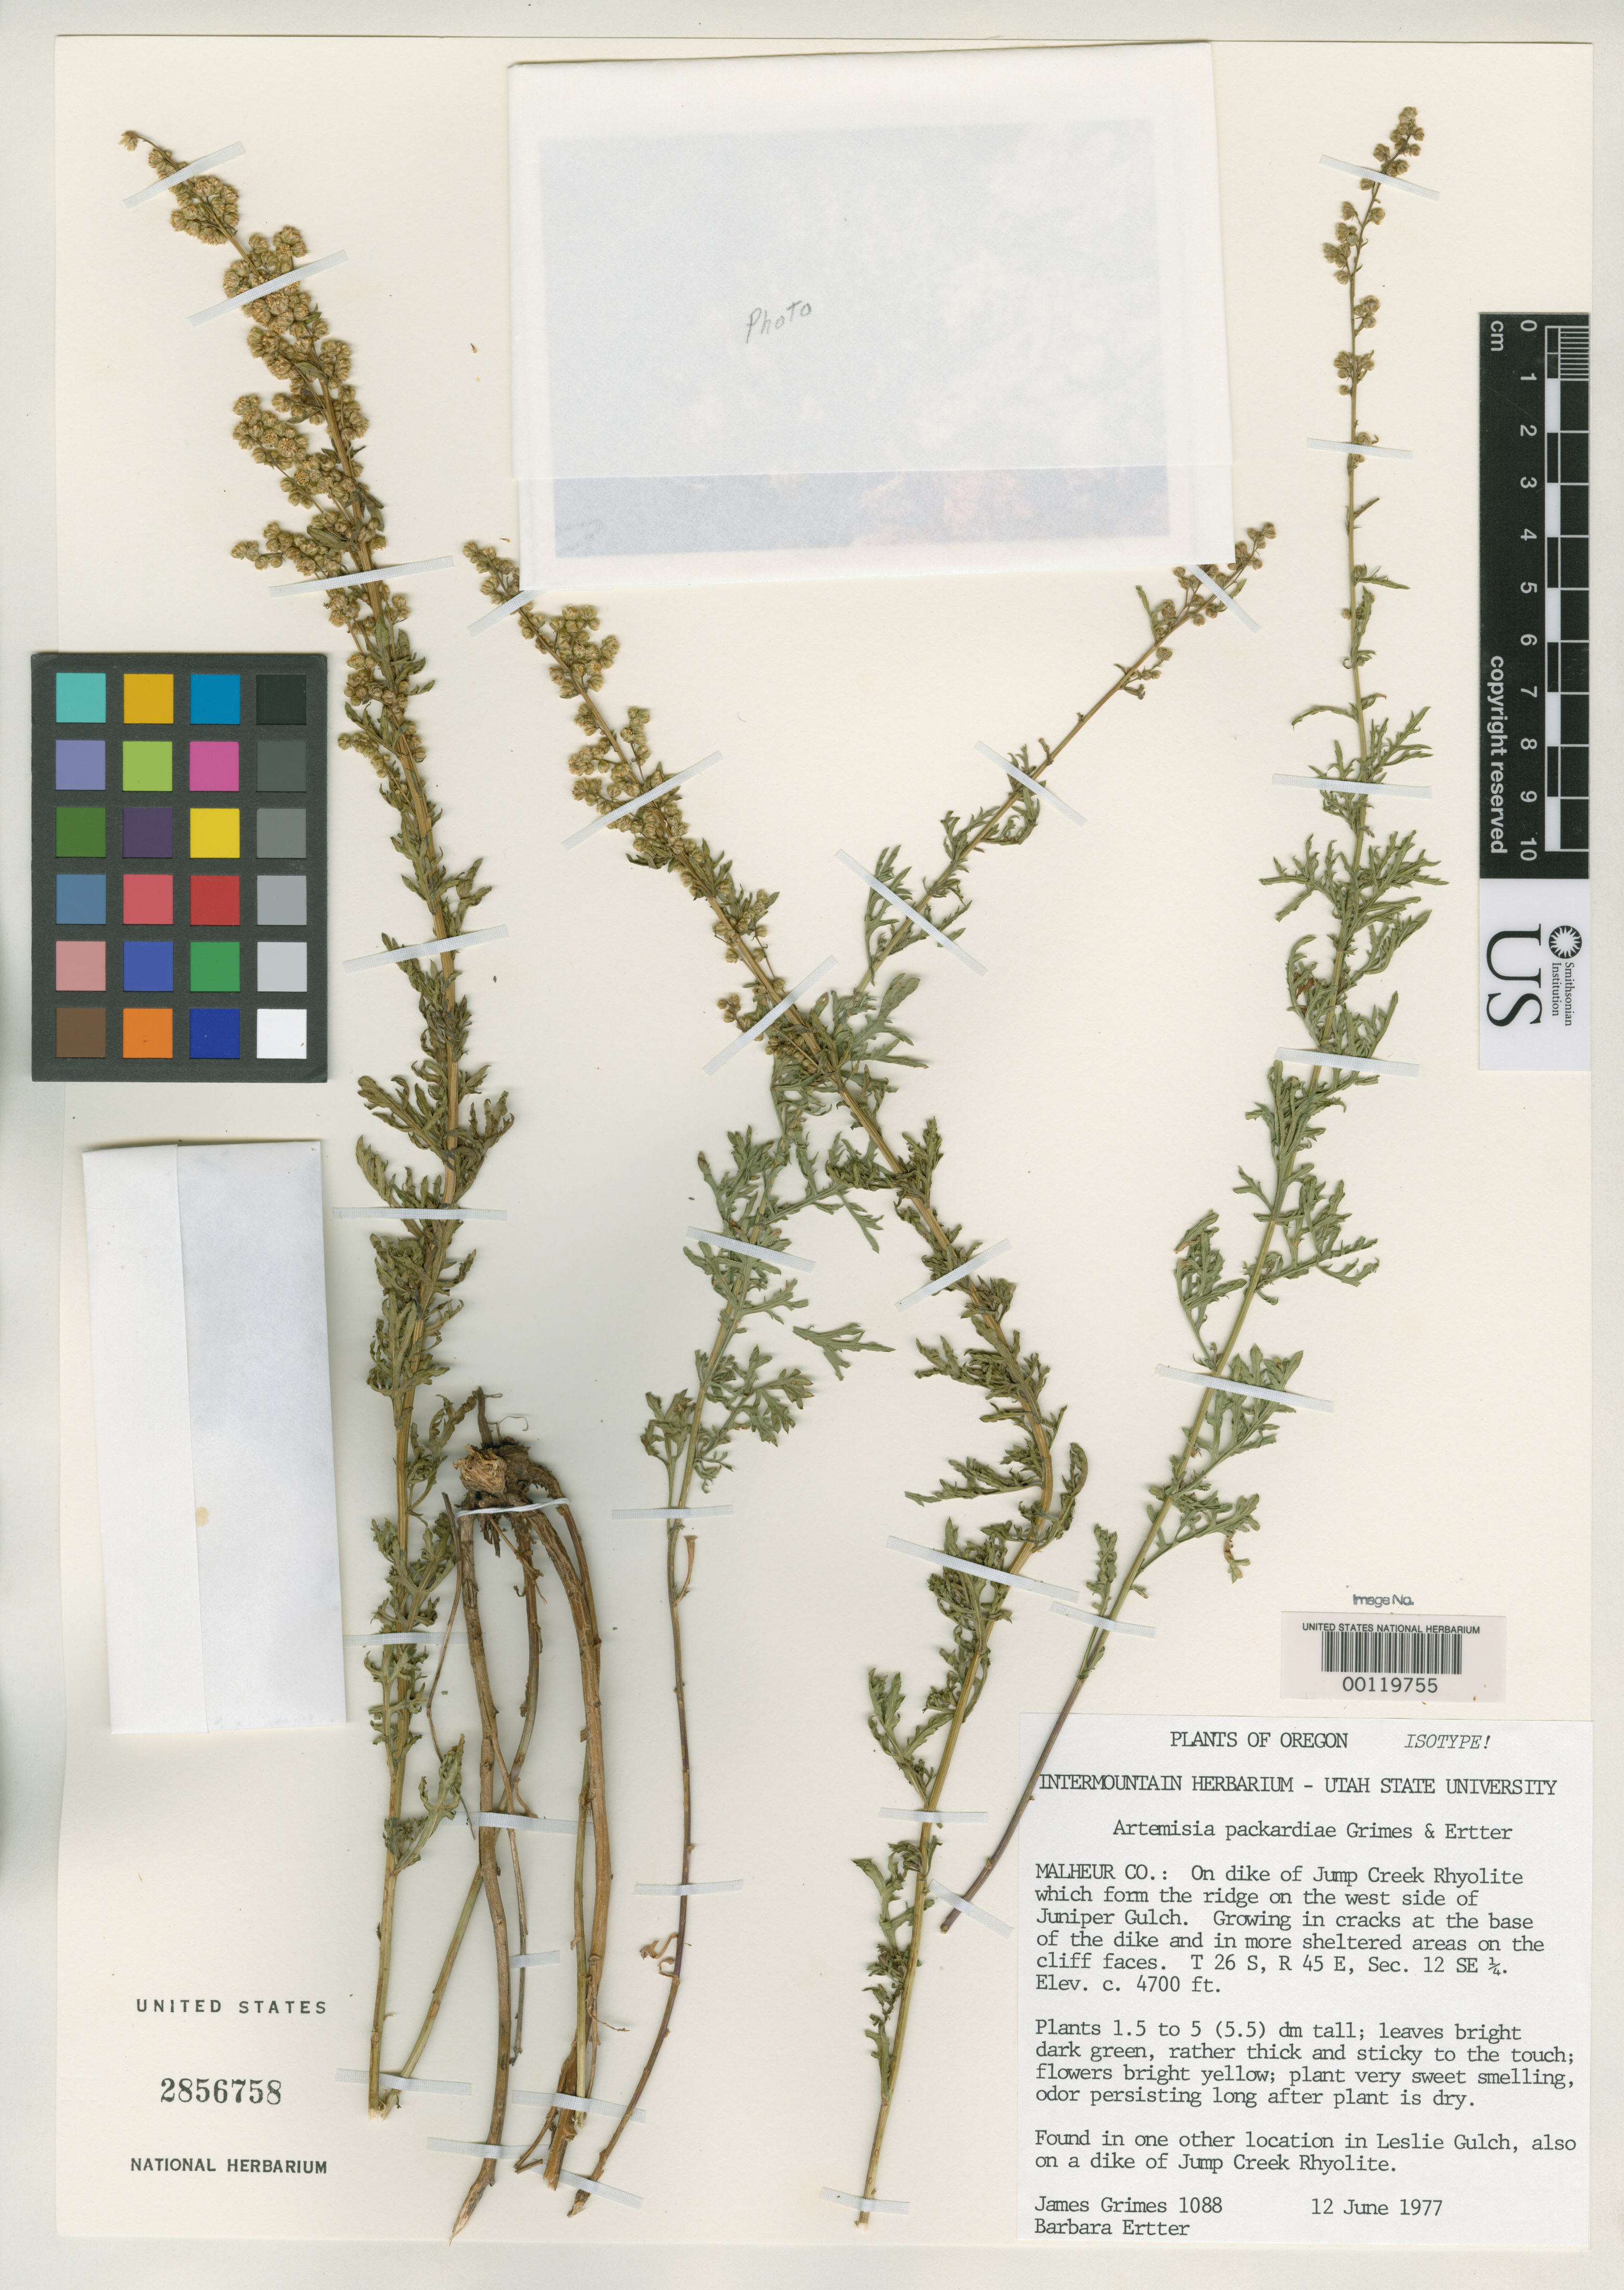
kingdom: Plantae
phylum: Tracheophyta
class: Magnoliopsida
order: Asterales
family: Asteraceae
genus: Artemisia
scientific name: Artemisia packardiae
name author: J.W. Grimes & Ertter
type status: Isotype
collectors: J. W. Grimes & B. Ertter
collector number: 1088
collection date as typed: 12 Jun 1977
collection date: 1977-06-12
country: United States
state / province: Oregon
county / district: Malheur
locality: West side of Juniper Gulch; alt. 4700 ft.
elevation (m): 1433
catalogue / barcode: US 2856758